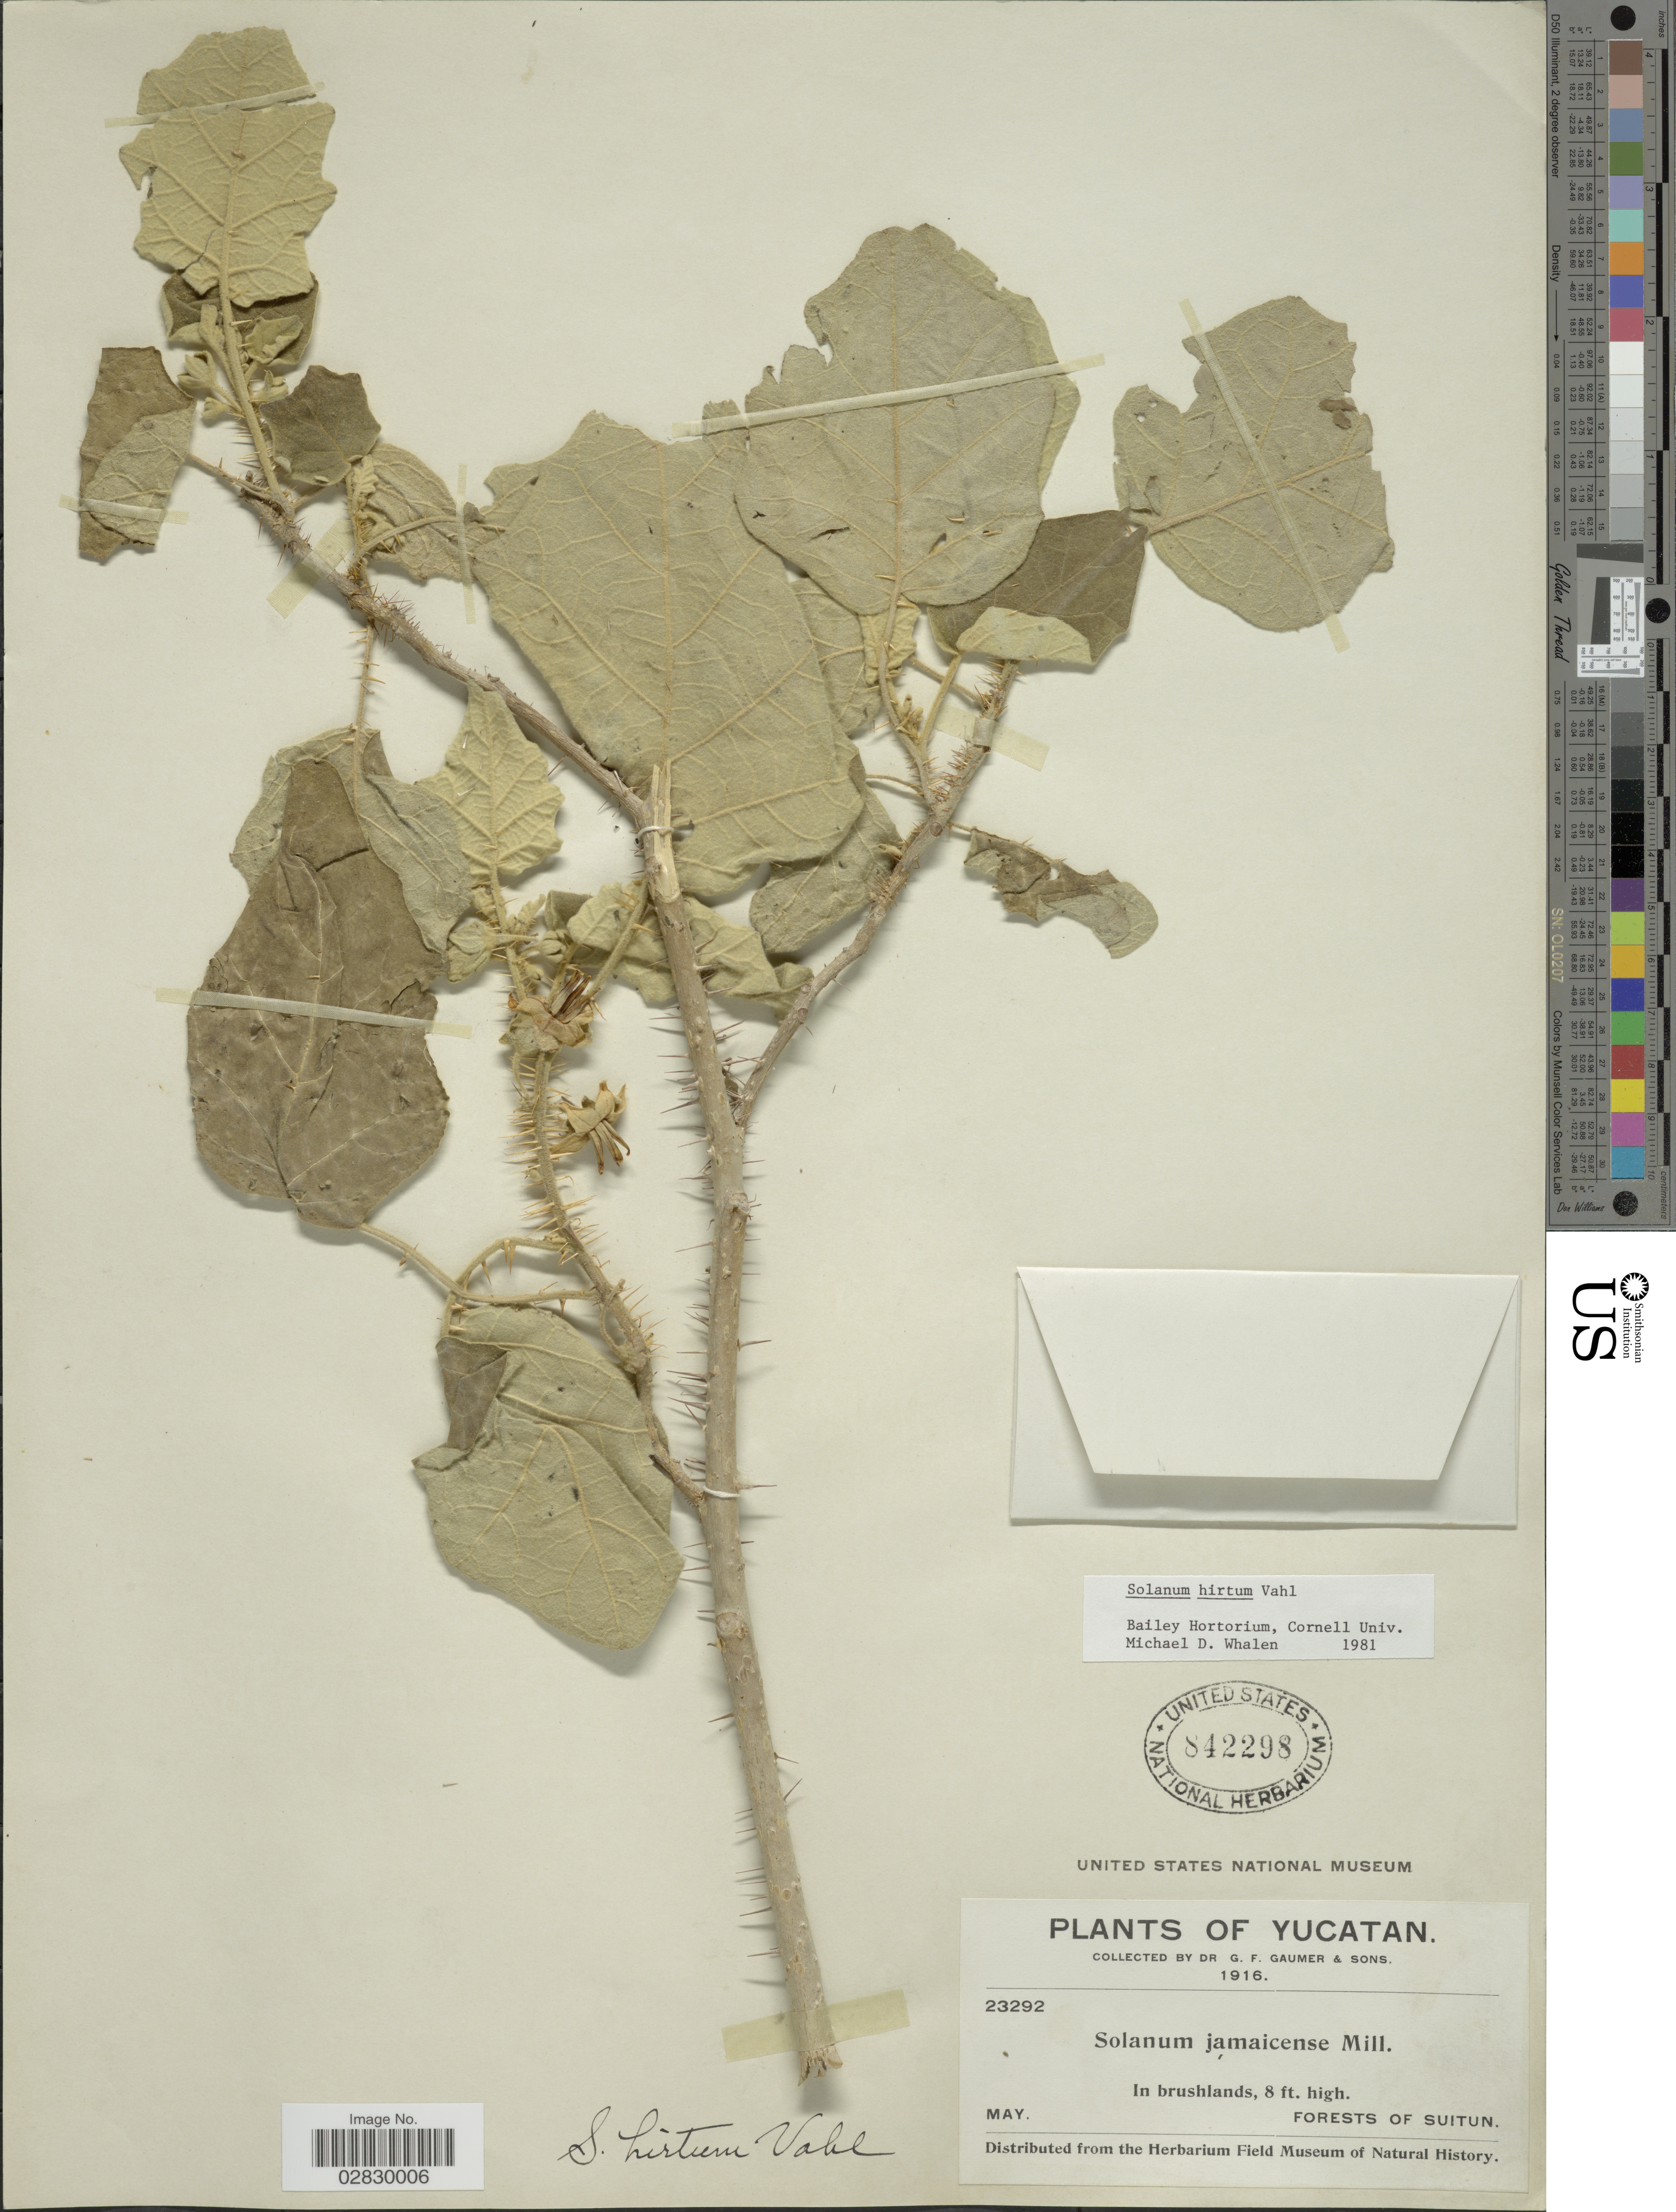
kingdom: Plantae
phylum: Tracheophyta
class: Magnoliopsida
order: Solanales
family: Solanaceae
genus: Solanum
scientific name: Solanum hirtum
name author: Vahl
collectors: G. F. Gaumer & et al.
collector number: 23292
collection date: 1916-05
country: Mexico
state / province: Yucatán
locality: Forests of Suitun.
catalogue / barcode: US 842298